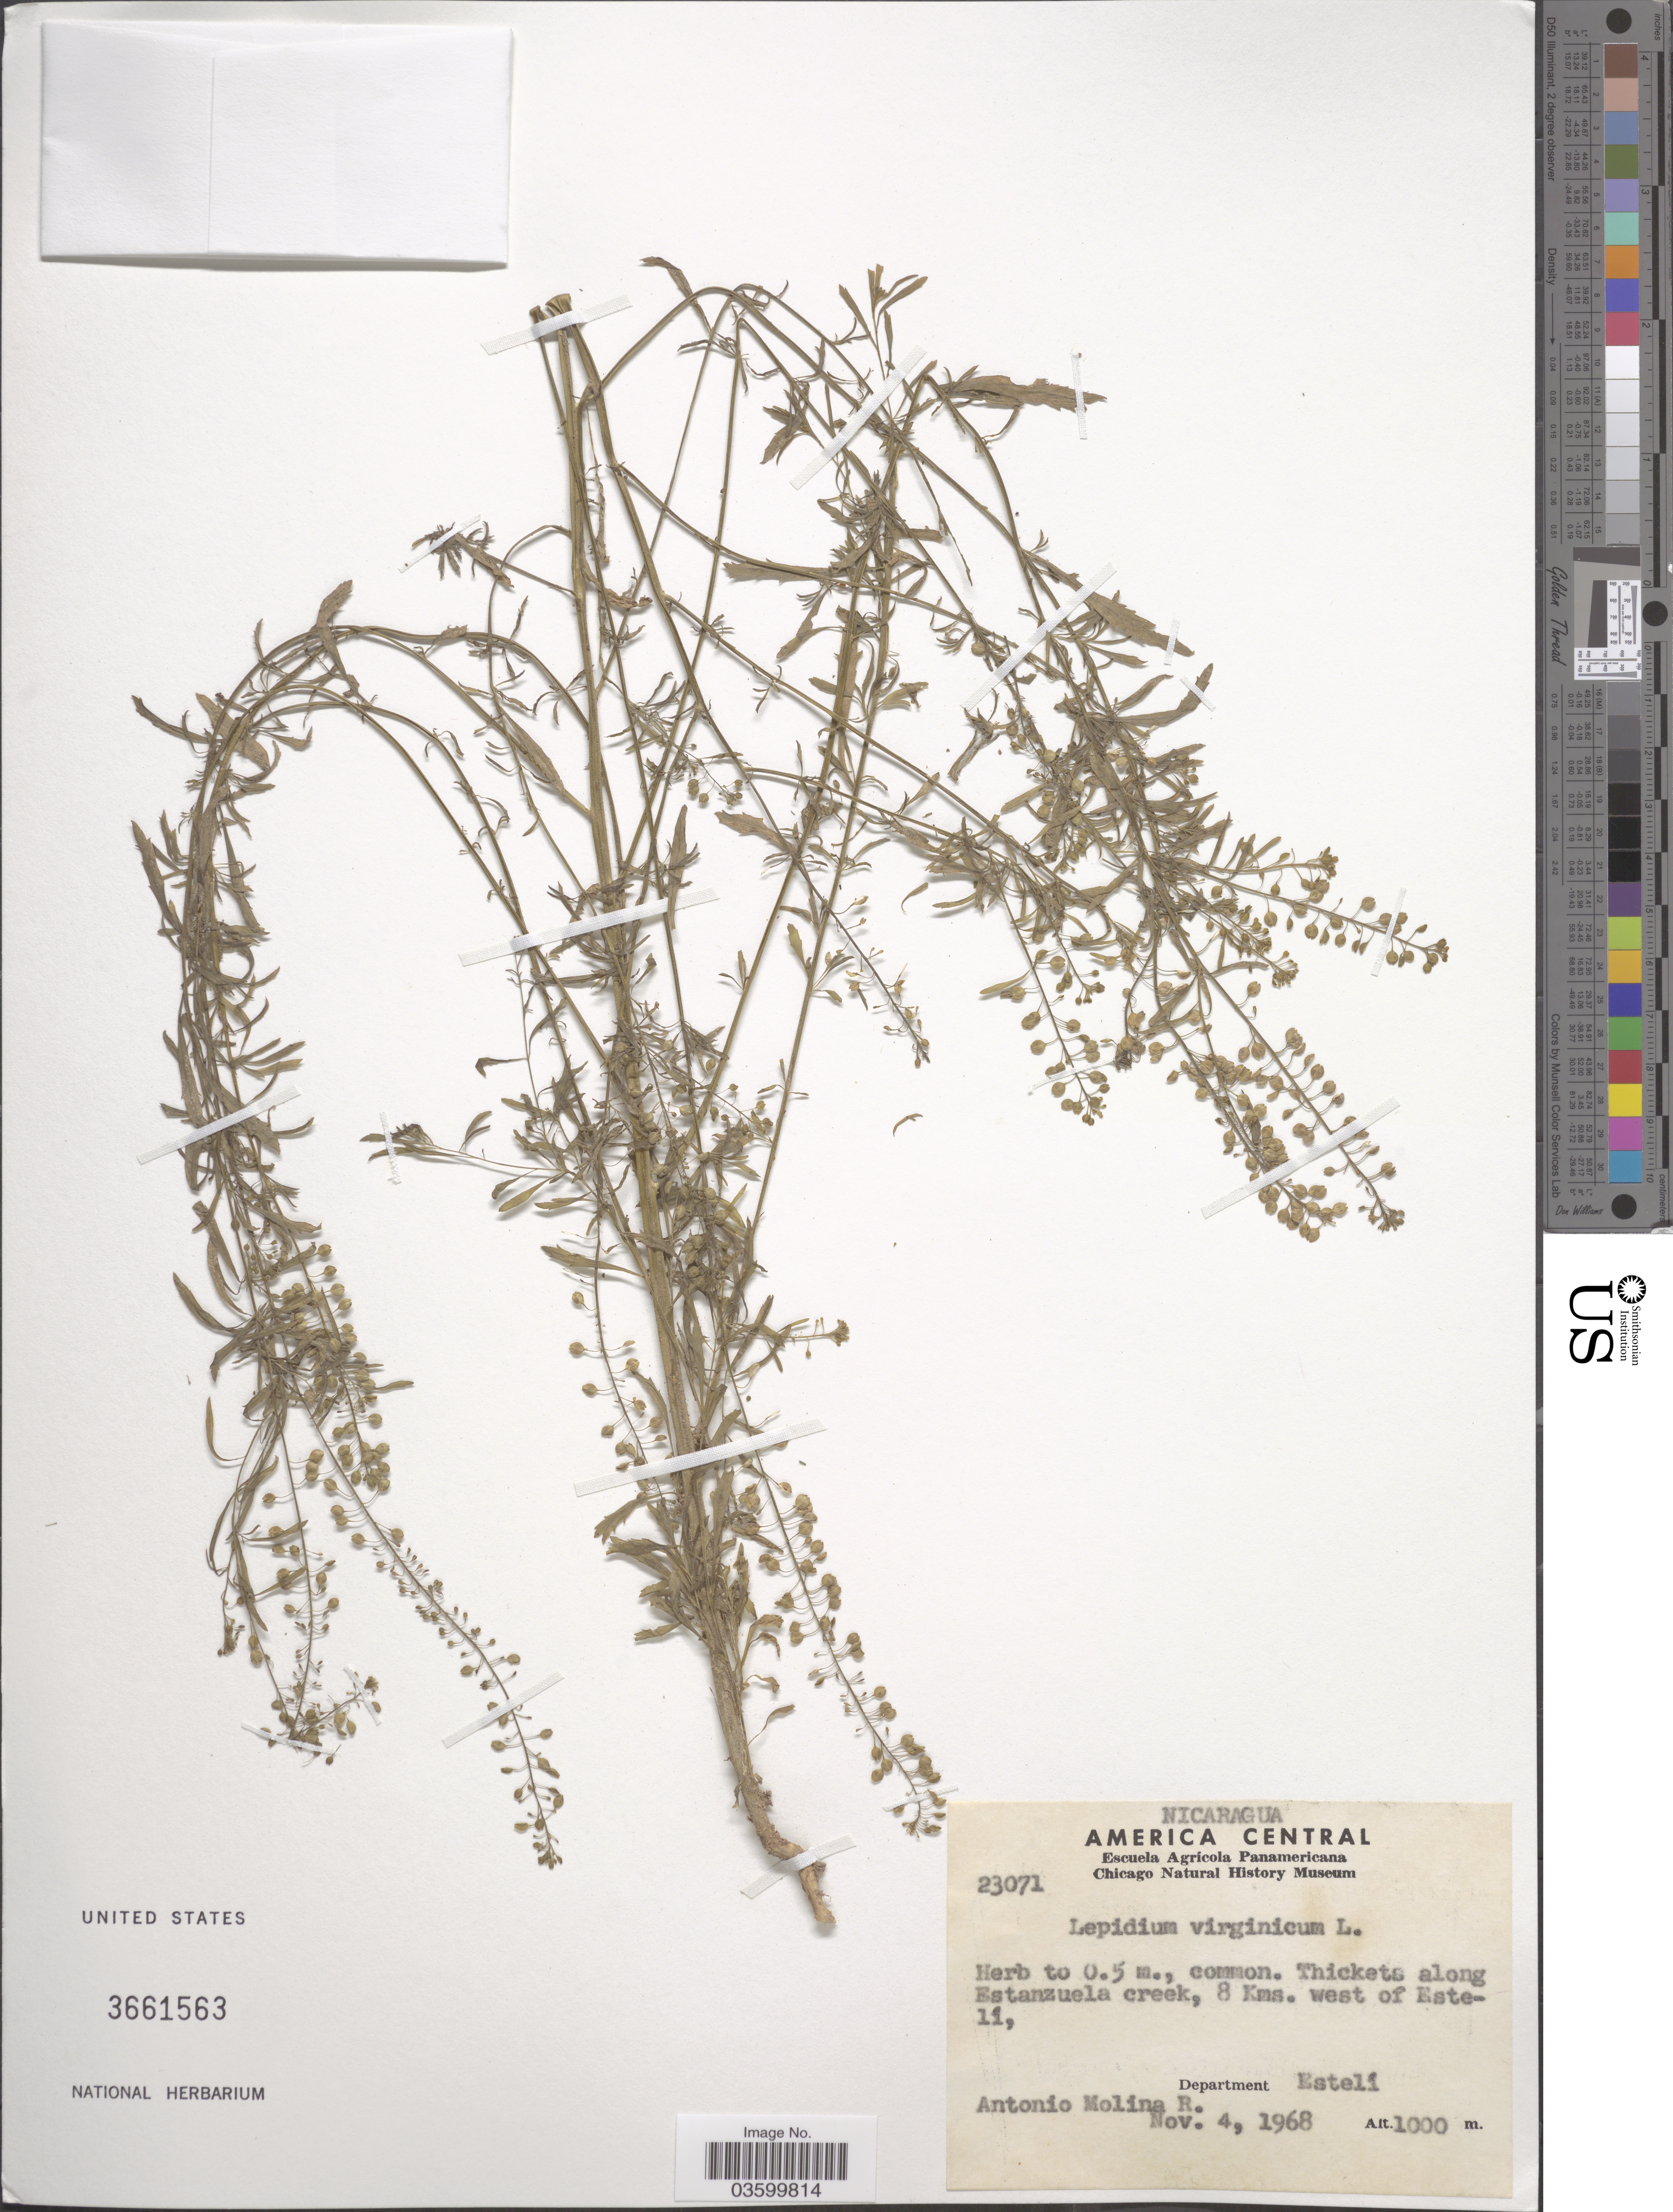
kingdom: Plantae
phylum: Tracheophyta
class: Magnoliopsida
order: Brassicales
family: Brassicaceae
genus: Lepidium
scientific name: Lepidium virginicum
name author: L.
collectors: A. Molina R.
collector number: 23071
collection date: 1968-11-04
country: Nicaragua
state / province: Esteli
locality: Along Estanzuela creek, 8 Kms. west of Estelí, Department Estelí.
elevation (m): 1000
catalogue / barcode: US 3661563